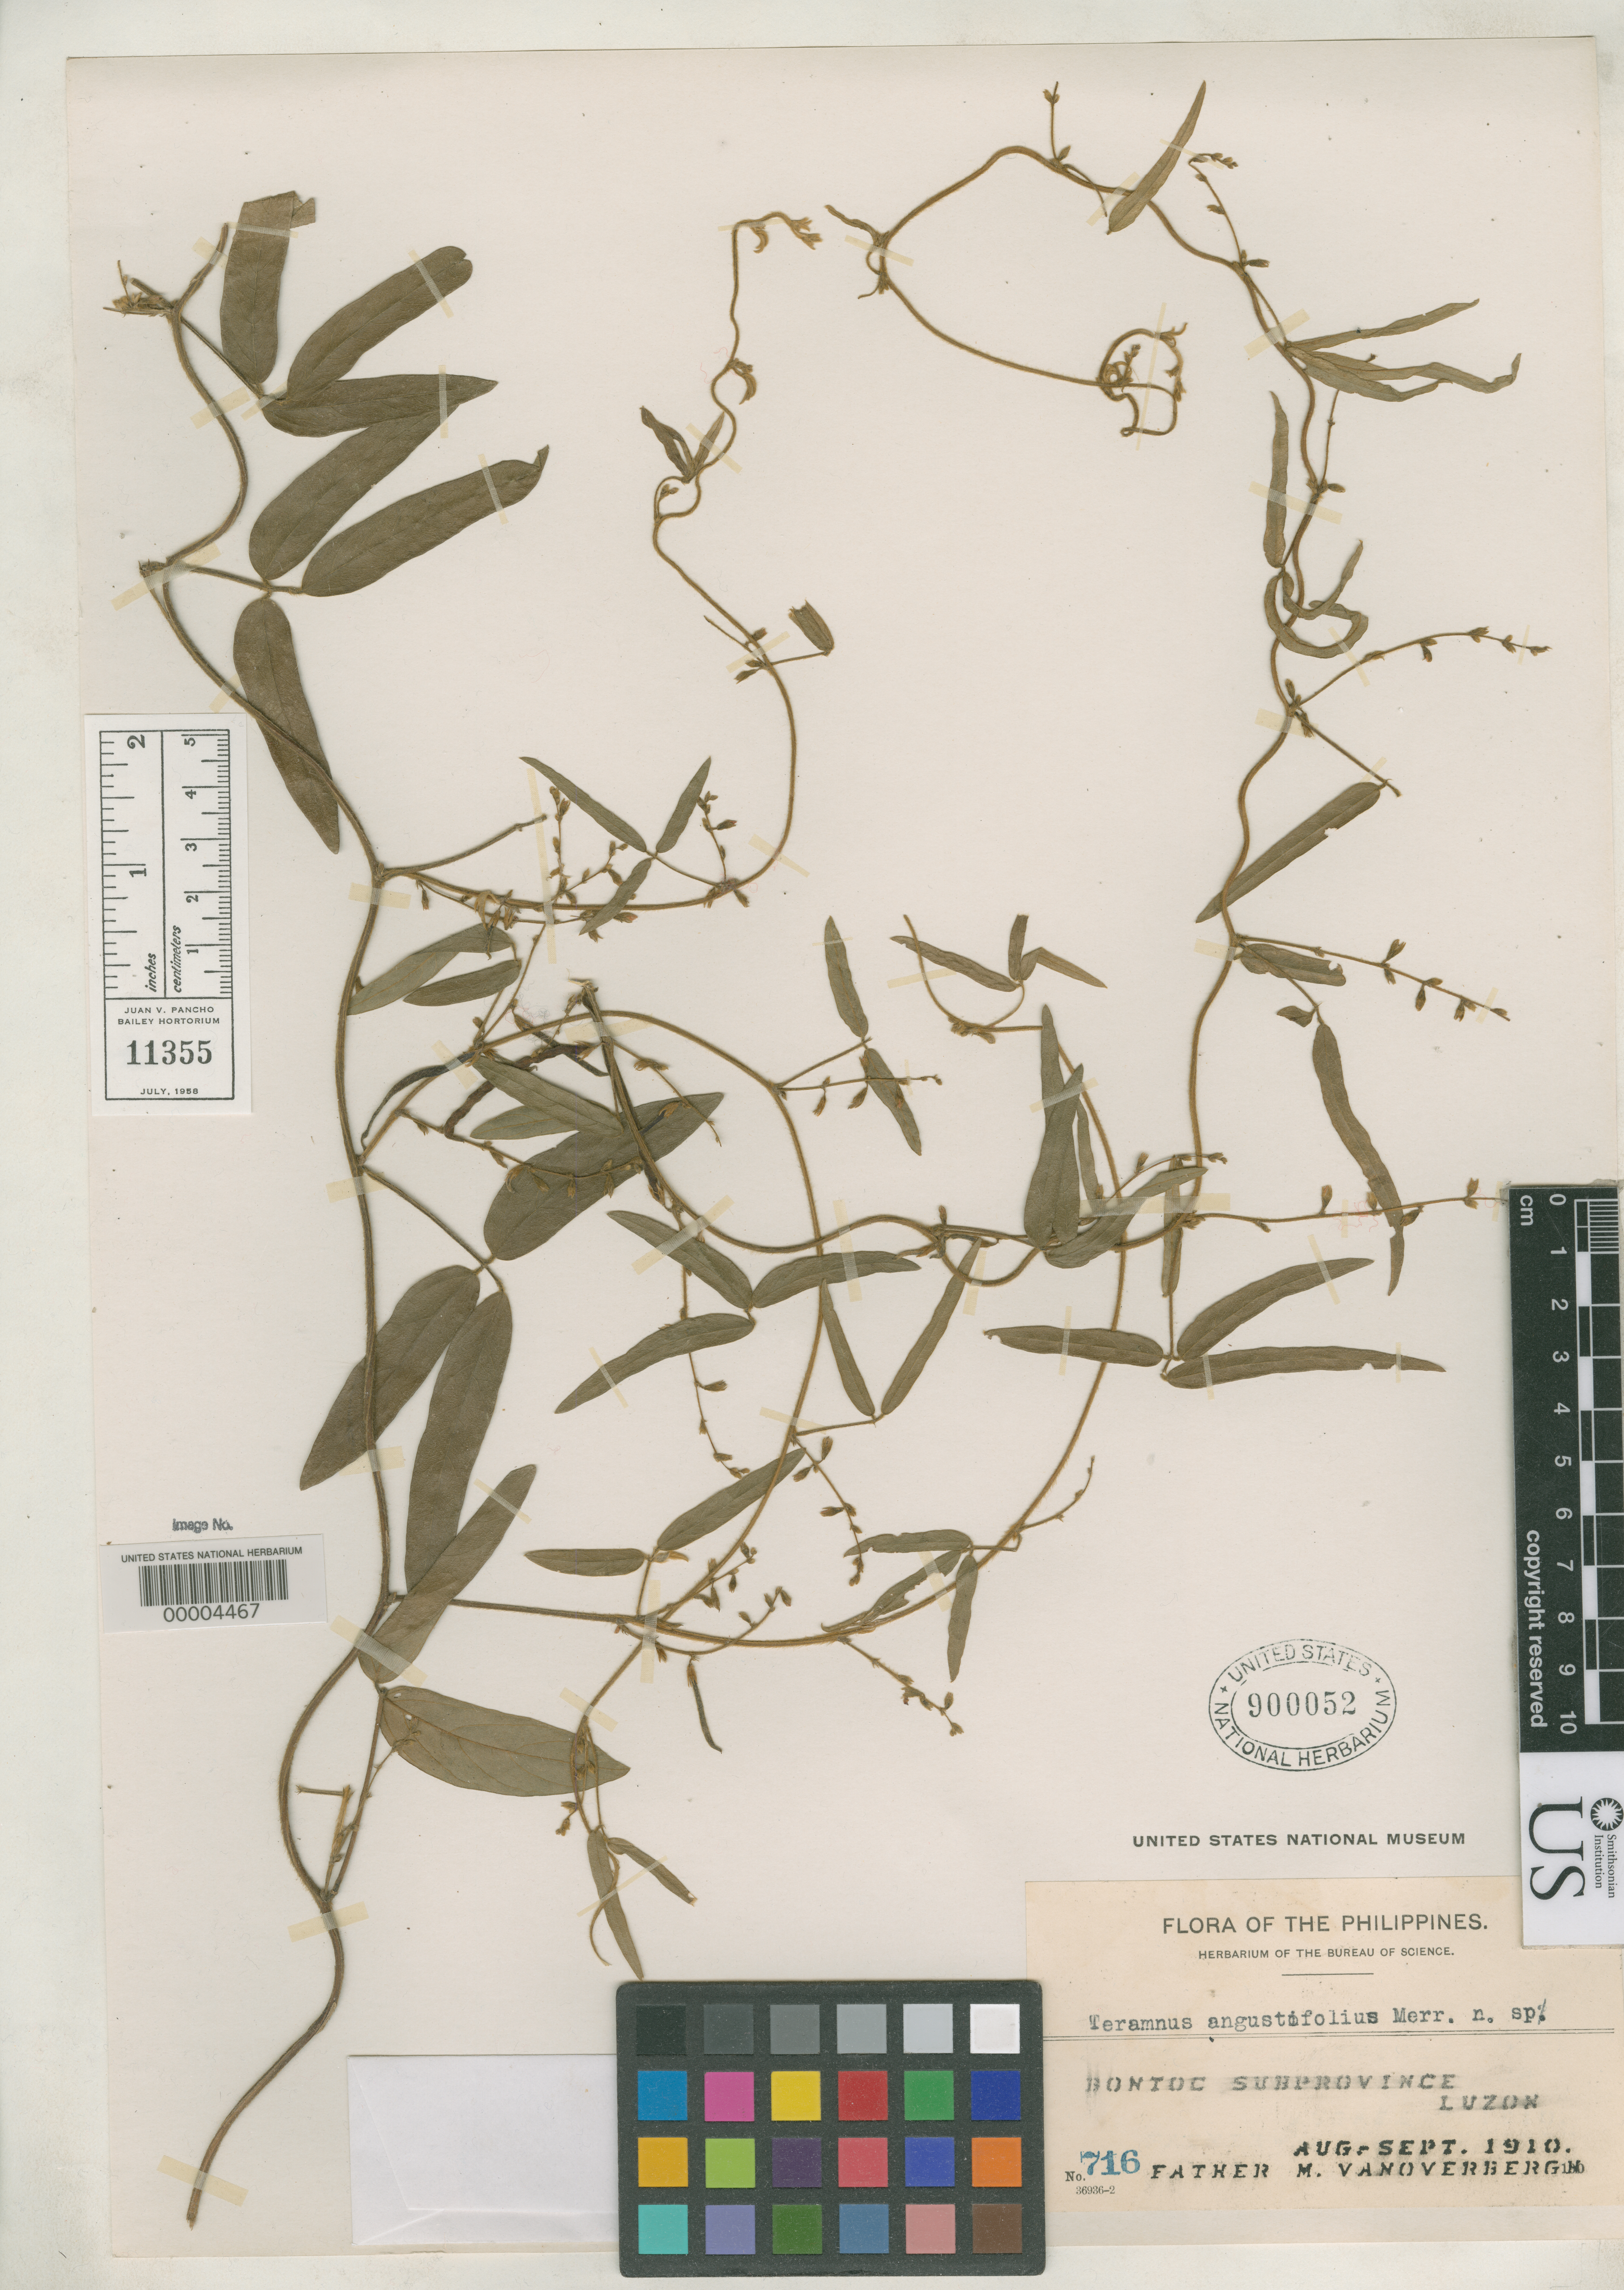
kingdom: Plantae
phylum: Tracheophyta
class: Magnoliopsida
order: Fabales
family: Fabaceae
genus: Teramnus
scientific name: Teramnus angustifolius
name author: Merr.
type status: Isotype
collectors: M. Vanoverbergh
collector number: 716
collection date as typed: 28 Jul 1910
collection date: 1910-07-28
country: Philippines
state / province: Cordillera (Administrative Region)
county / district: Mountain province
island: Luzon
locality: Bontoc Sub Prov., Bauco.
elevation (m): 1300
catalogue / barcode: US 900052